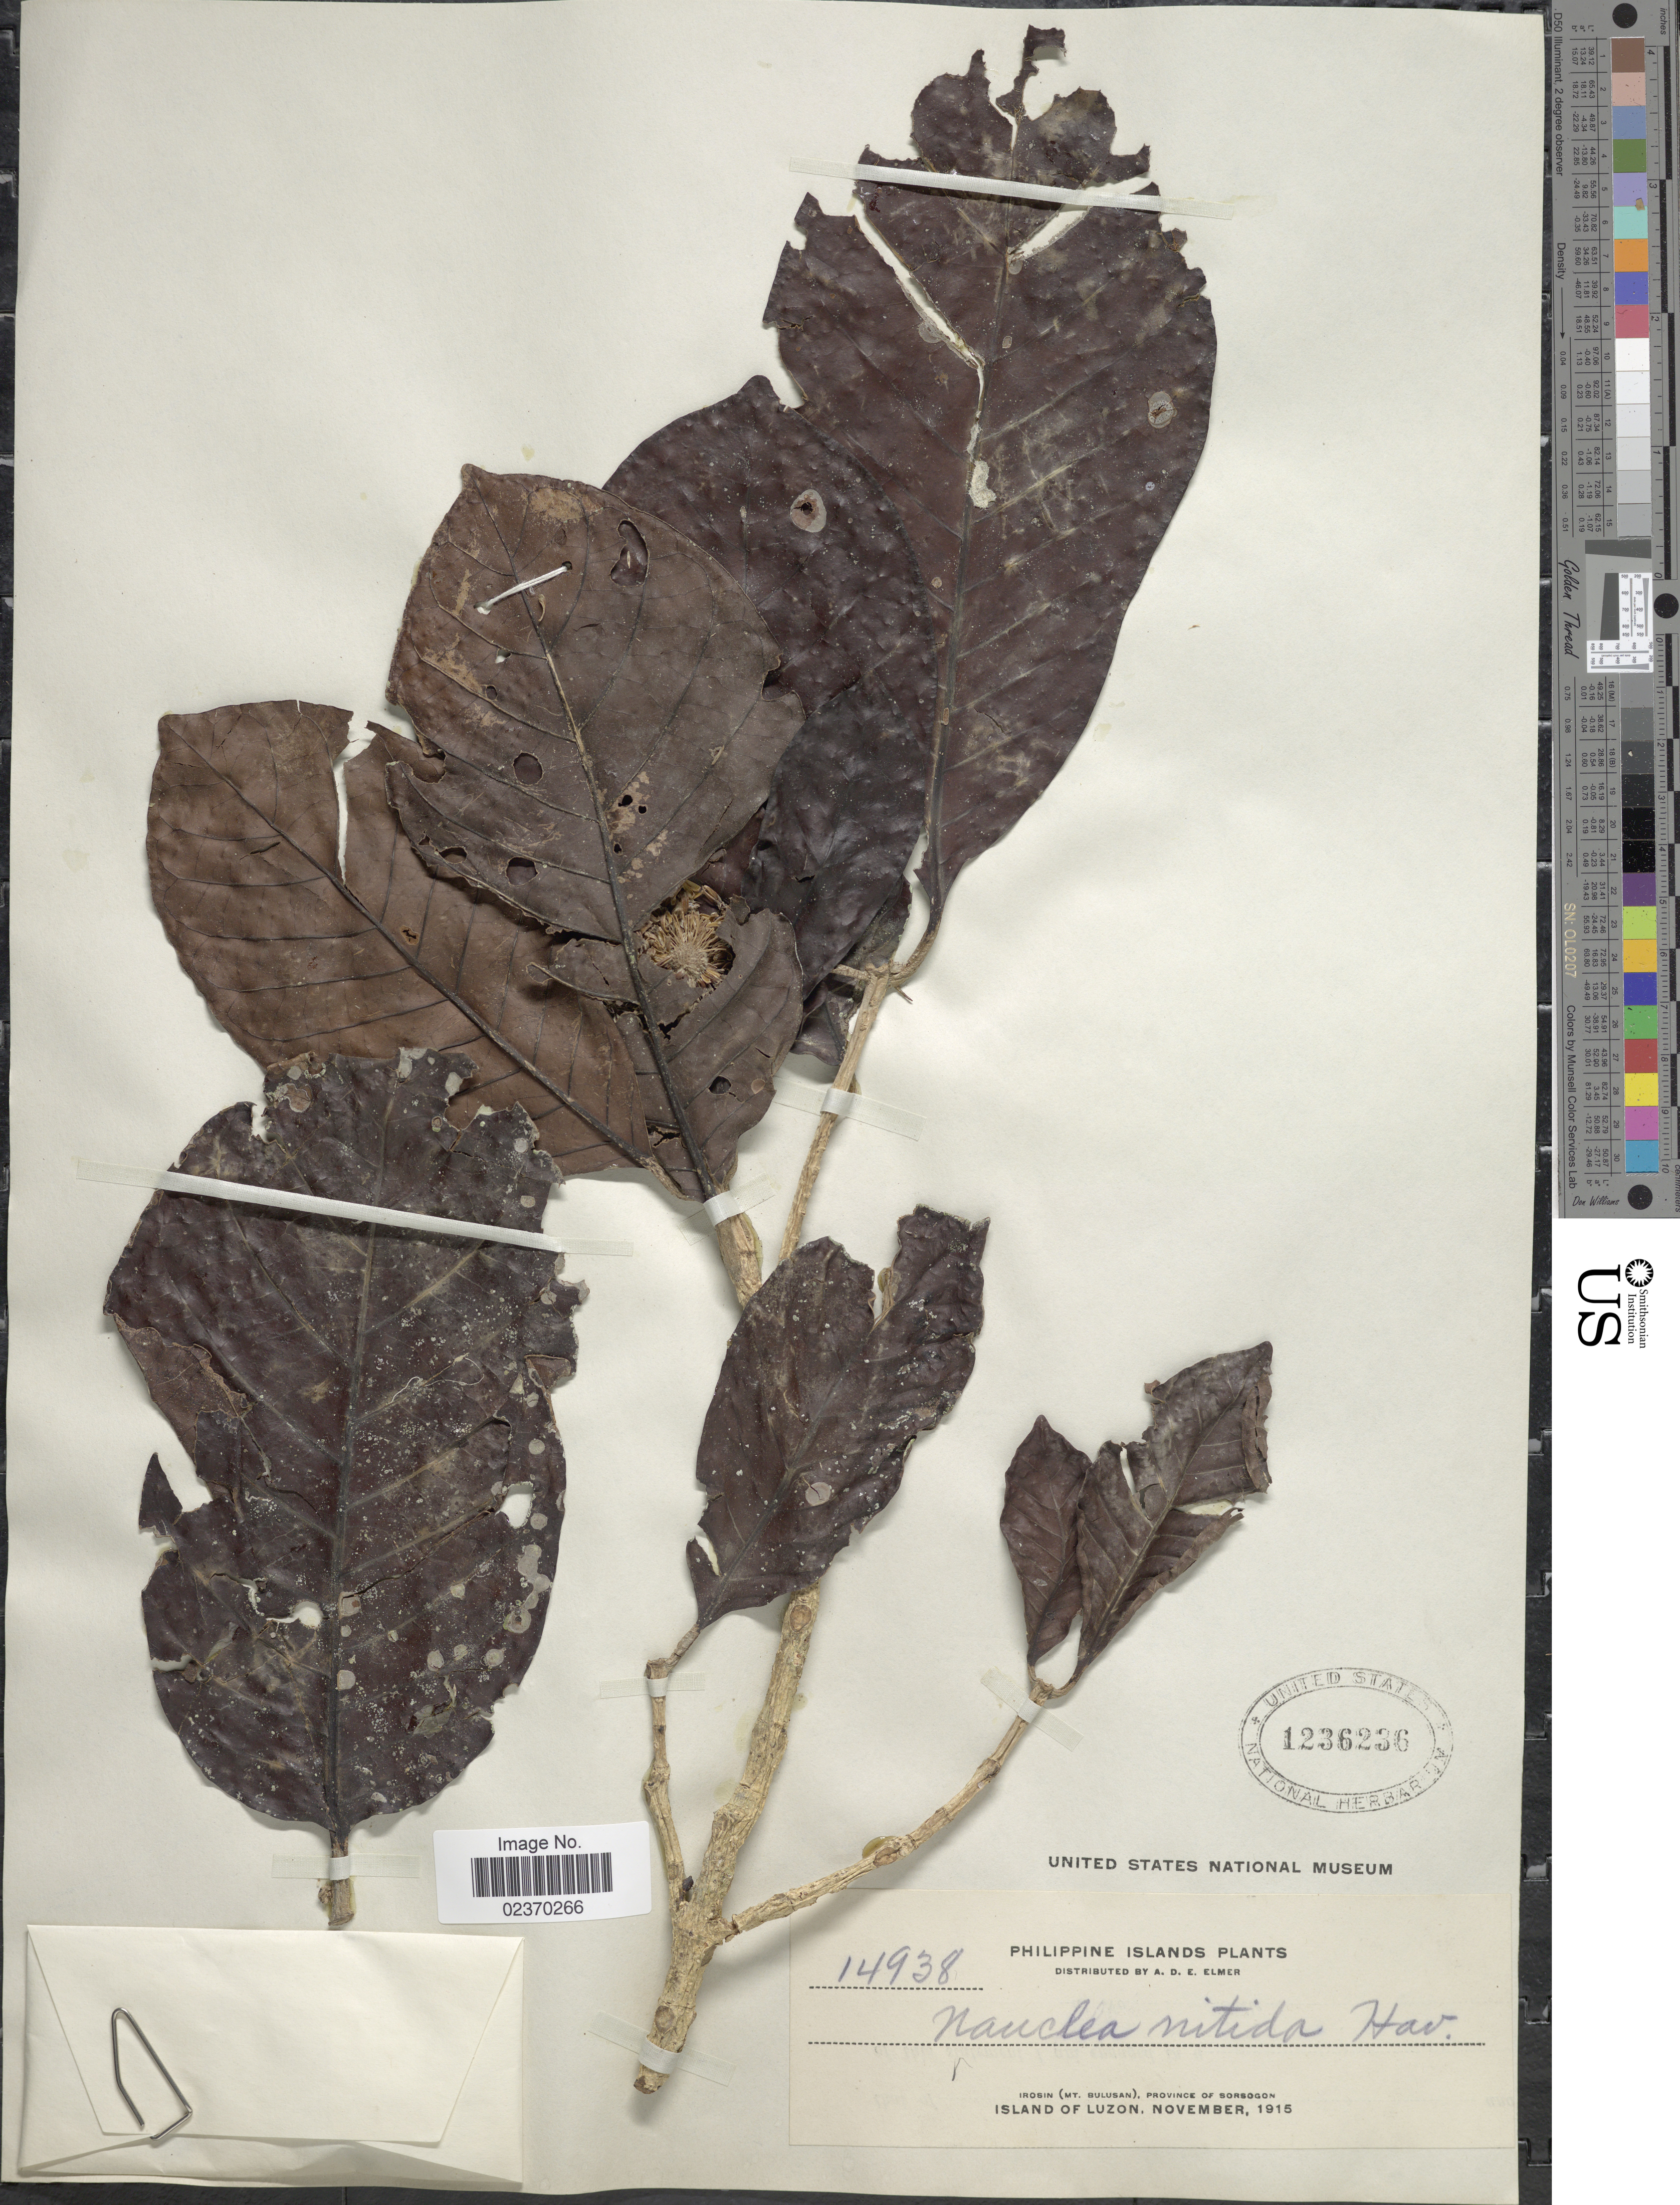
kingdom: Plantae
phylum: Tracheophyta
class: Magnoliopsida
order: Gentianales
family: Rubiaceae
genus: Neonauclea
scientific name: Neonauclea nitida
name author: (Havil.) Merr.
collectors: A. D. E. Elmer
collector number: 14938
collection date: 1915-11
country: Philippines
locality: Philippine Islands, Irosin (Mt Bulusan), Province of Sorsogon, Island of Luzon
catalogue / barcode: US 1236236